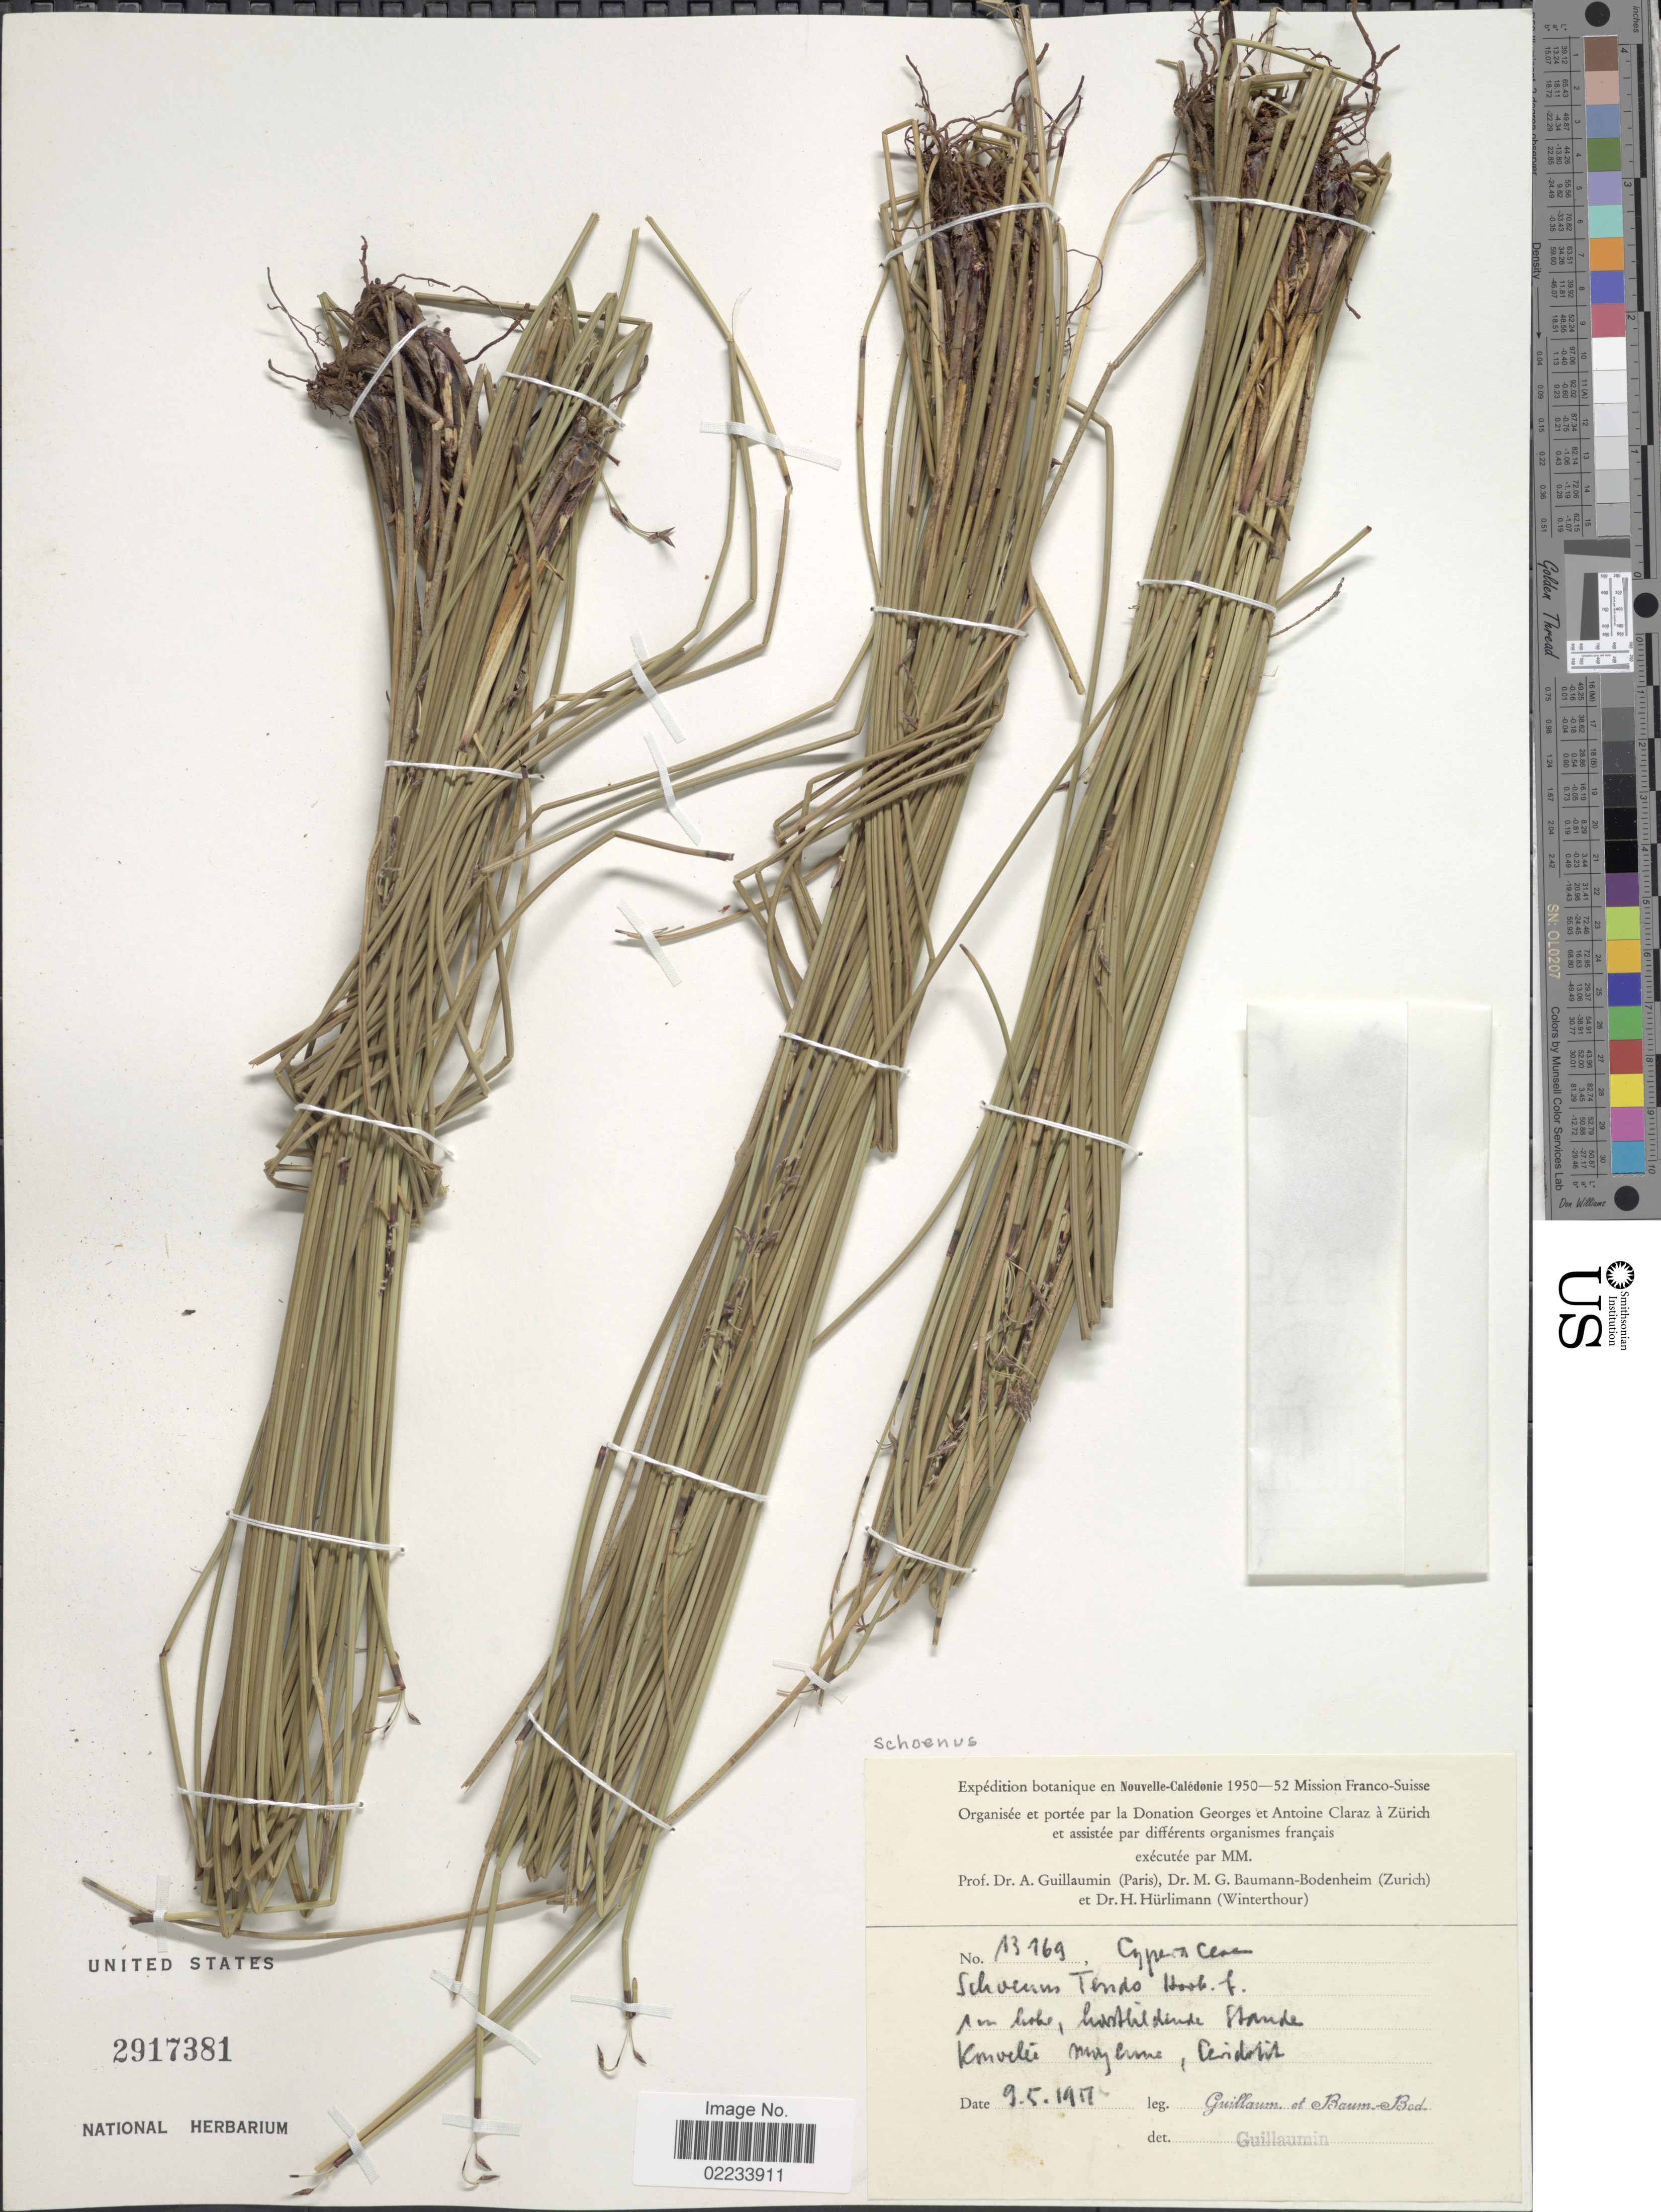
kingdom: Plantae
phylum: Tracheophyta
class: Liliopsida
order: Poales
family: Cyperaceae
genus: Schoenus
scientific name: Schoenus tendo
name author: (Hook. f.) Hook. f.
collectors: A. Guillaumin, M. G. Baumann-Bodenheim & H. Hürlimann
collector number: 13169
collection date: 1917-05-09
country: New Caledonia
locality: Im lake, [illegible text] Stande Komvelie [illegible text]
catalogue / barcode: US 2917381